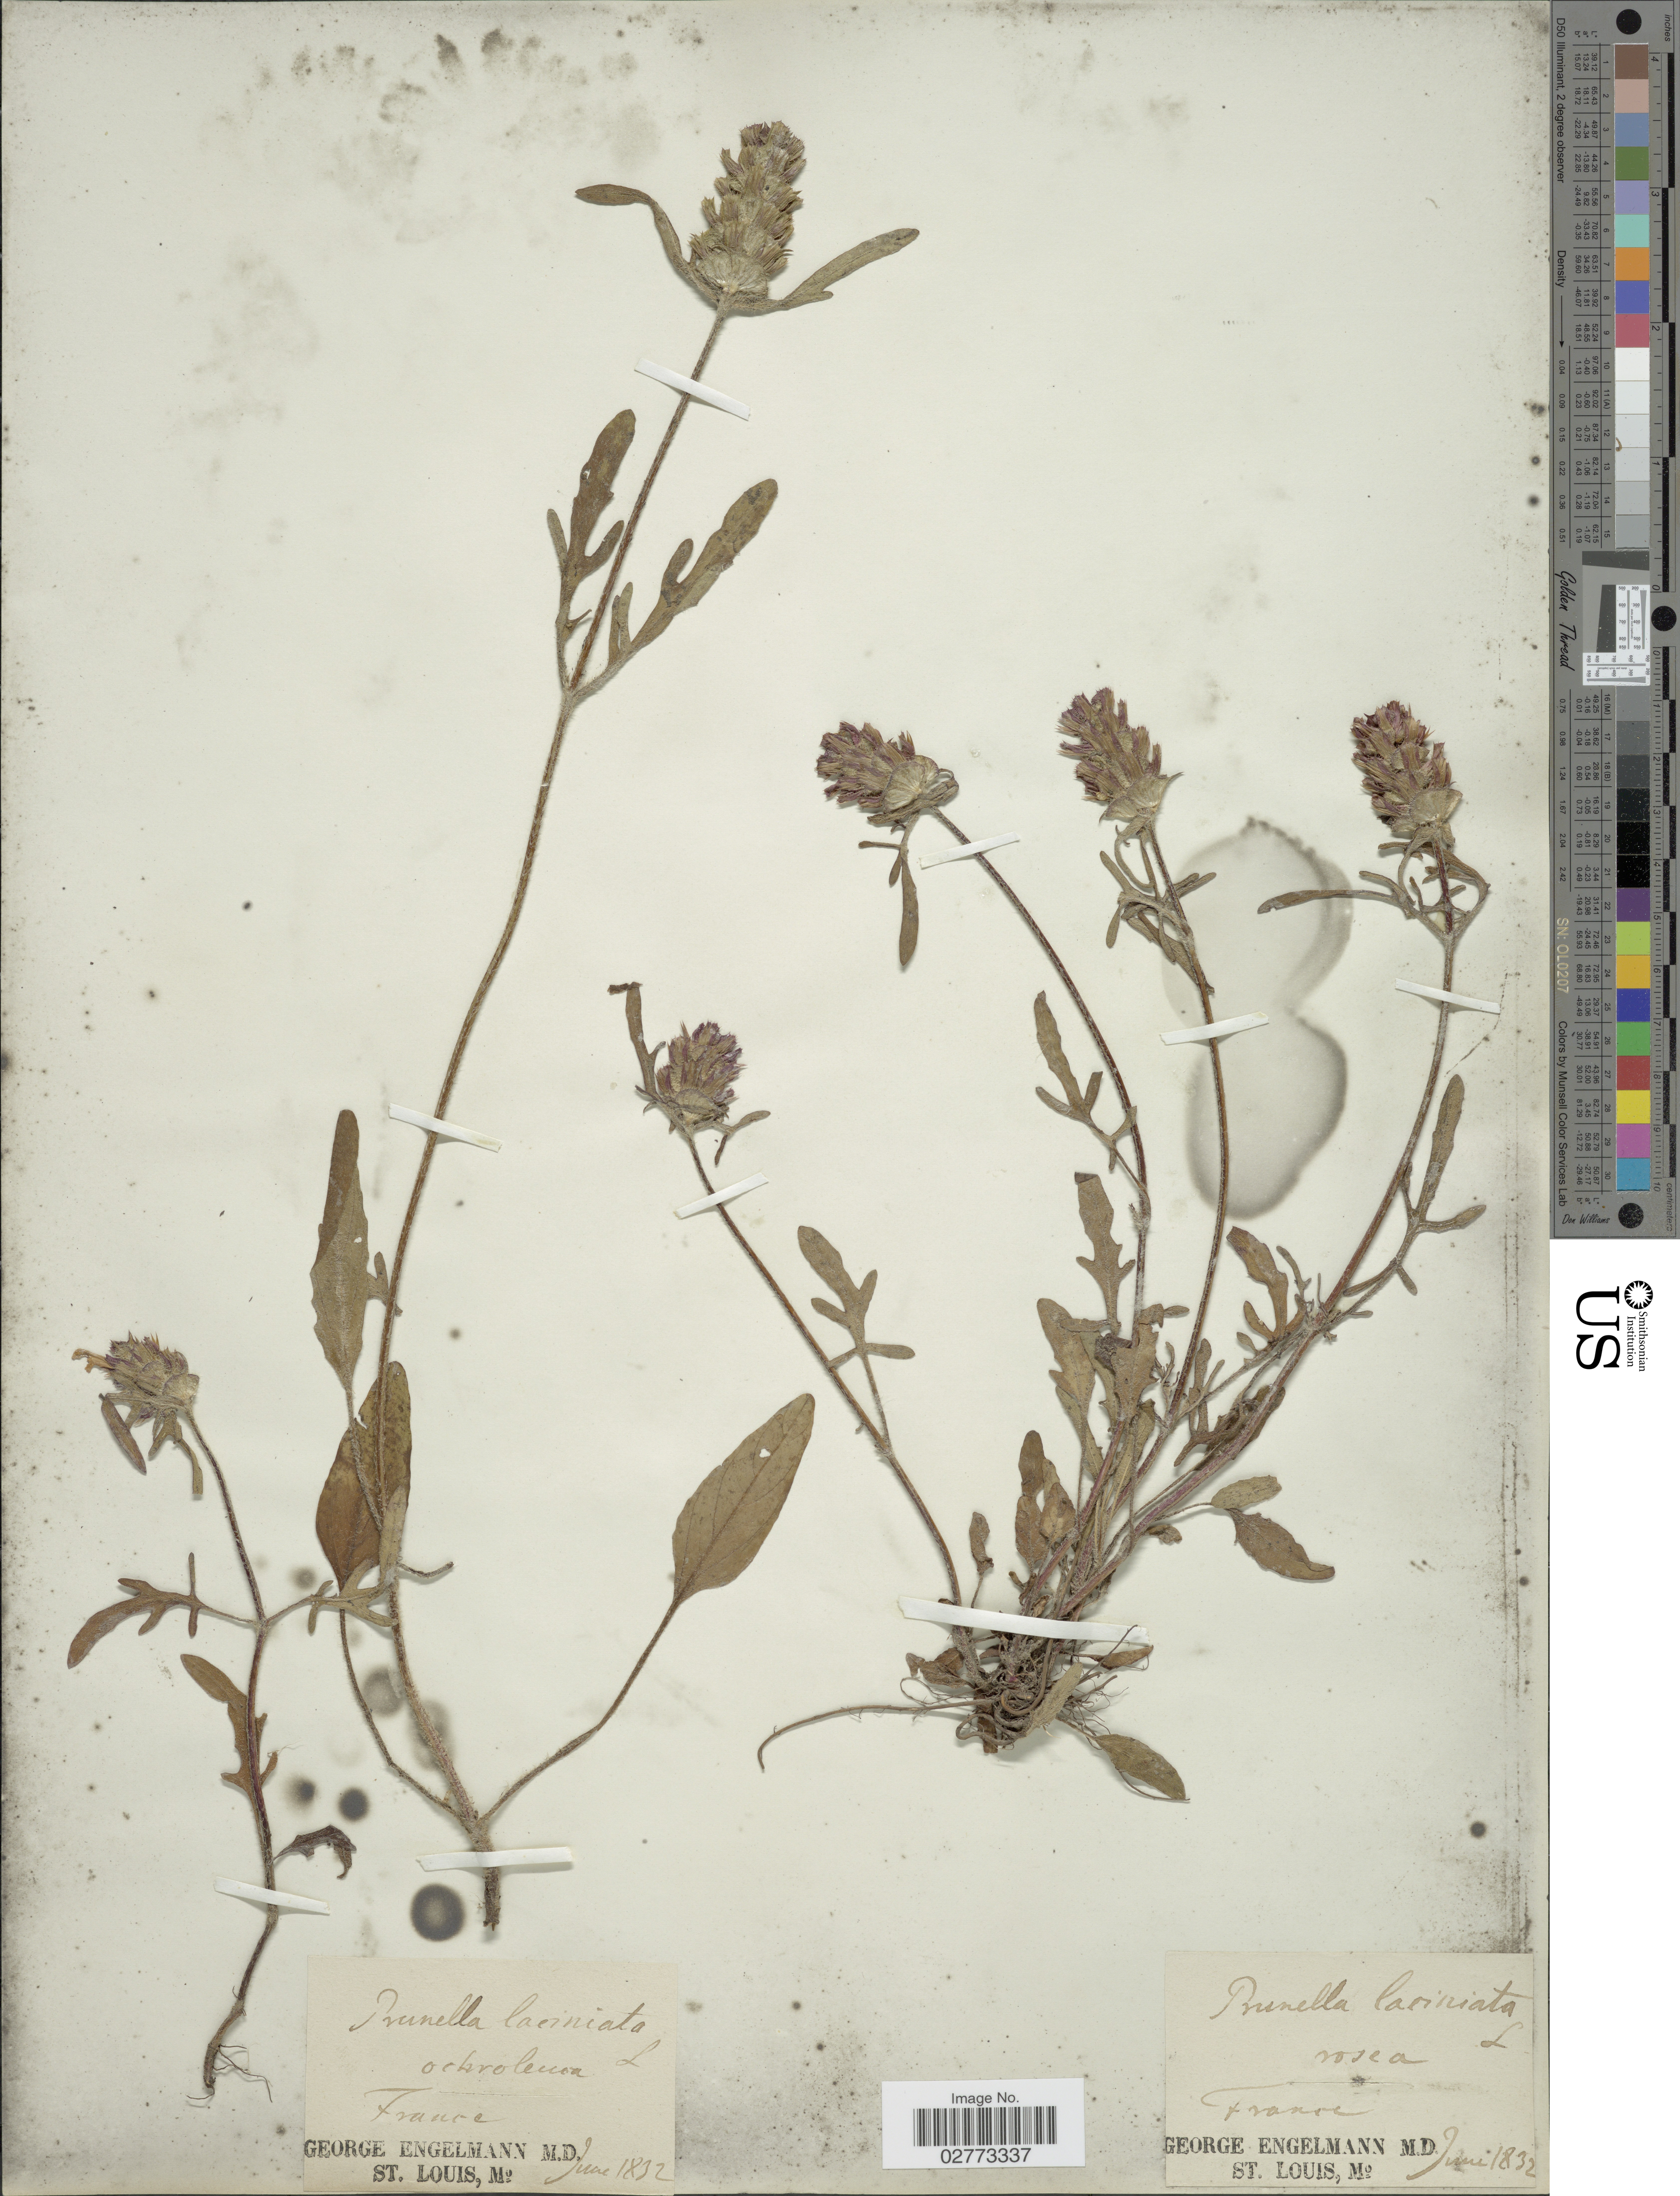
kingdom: Plantae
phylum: Tracheophyta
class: Magnoliopsida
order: Lamiales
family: Lamiaceae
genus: Prunella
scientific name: Prunella laciniata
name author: (L.) L.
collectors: G. Engelmann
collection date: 1832-06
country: France